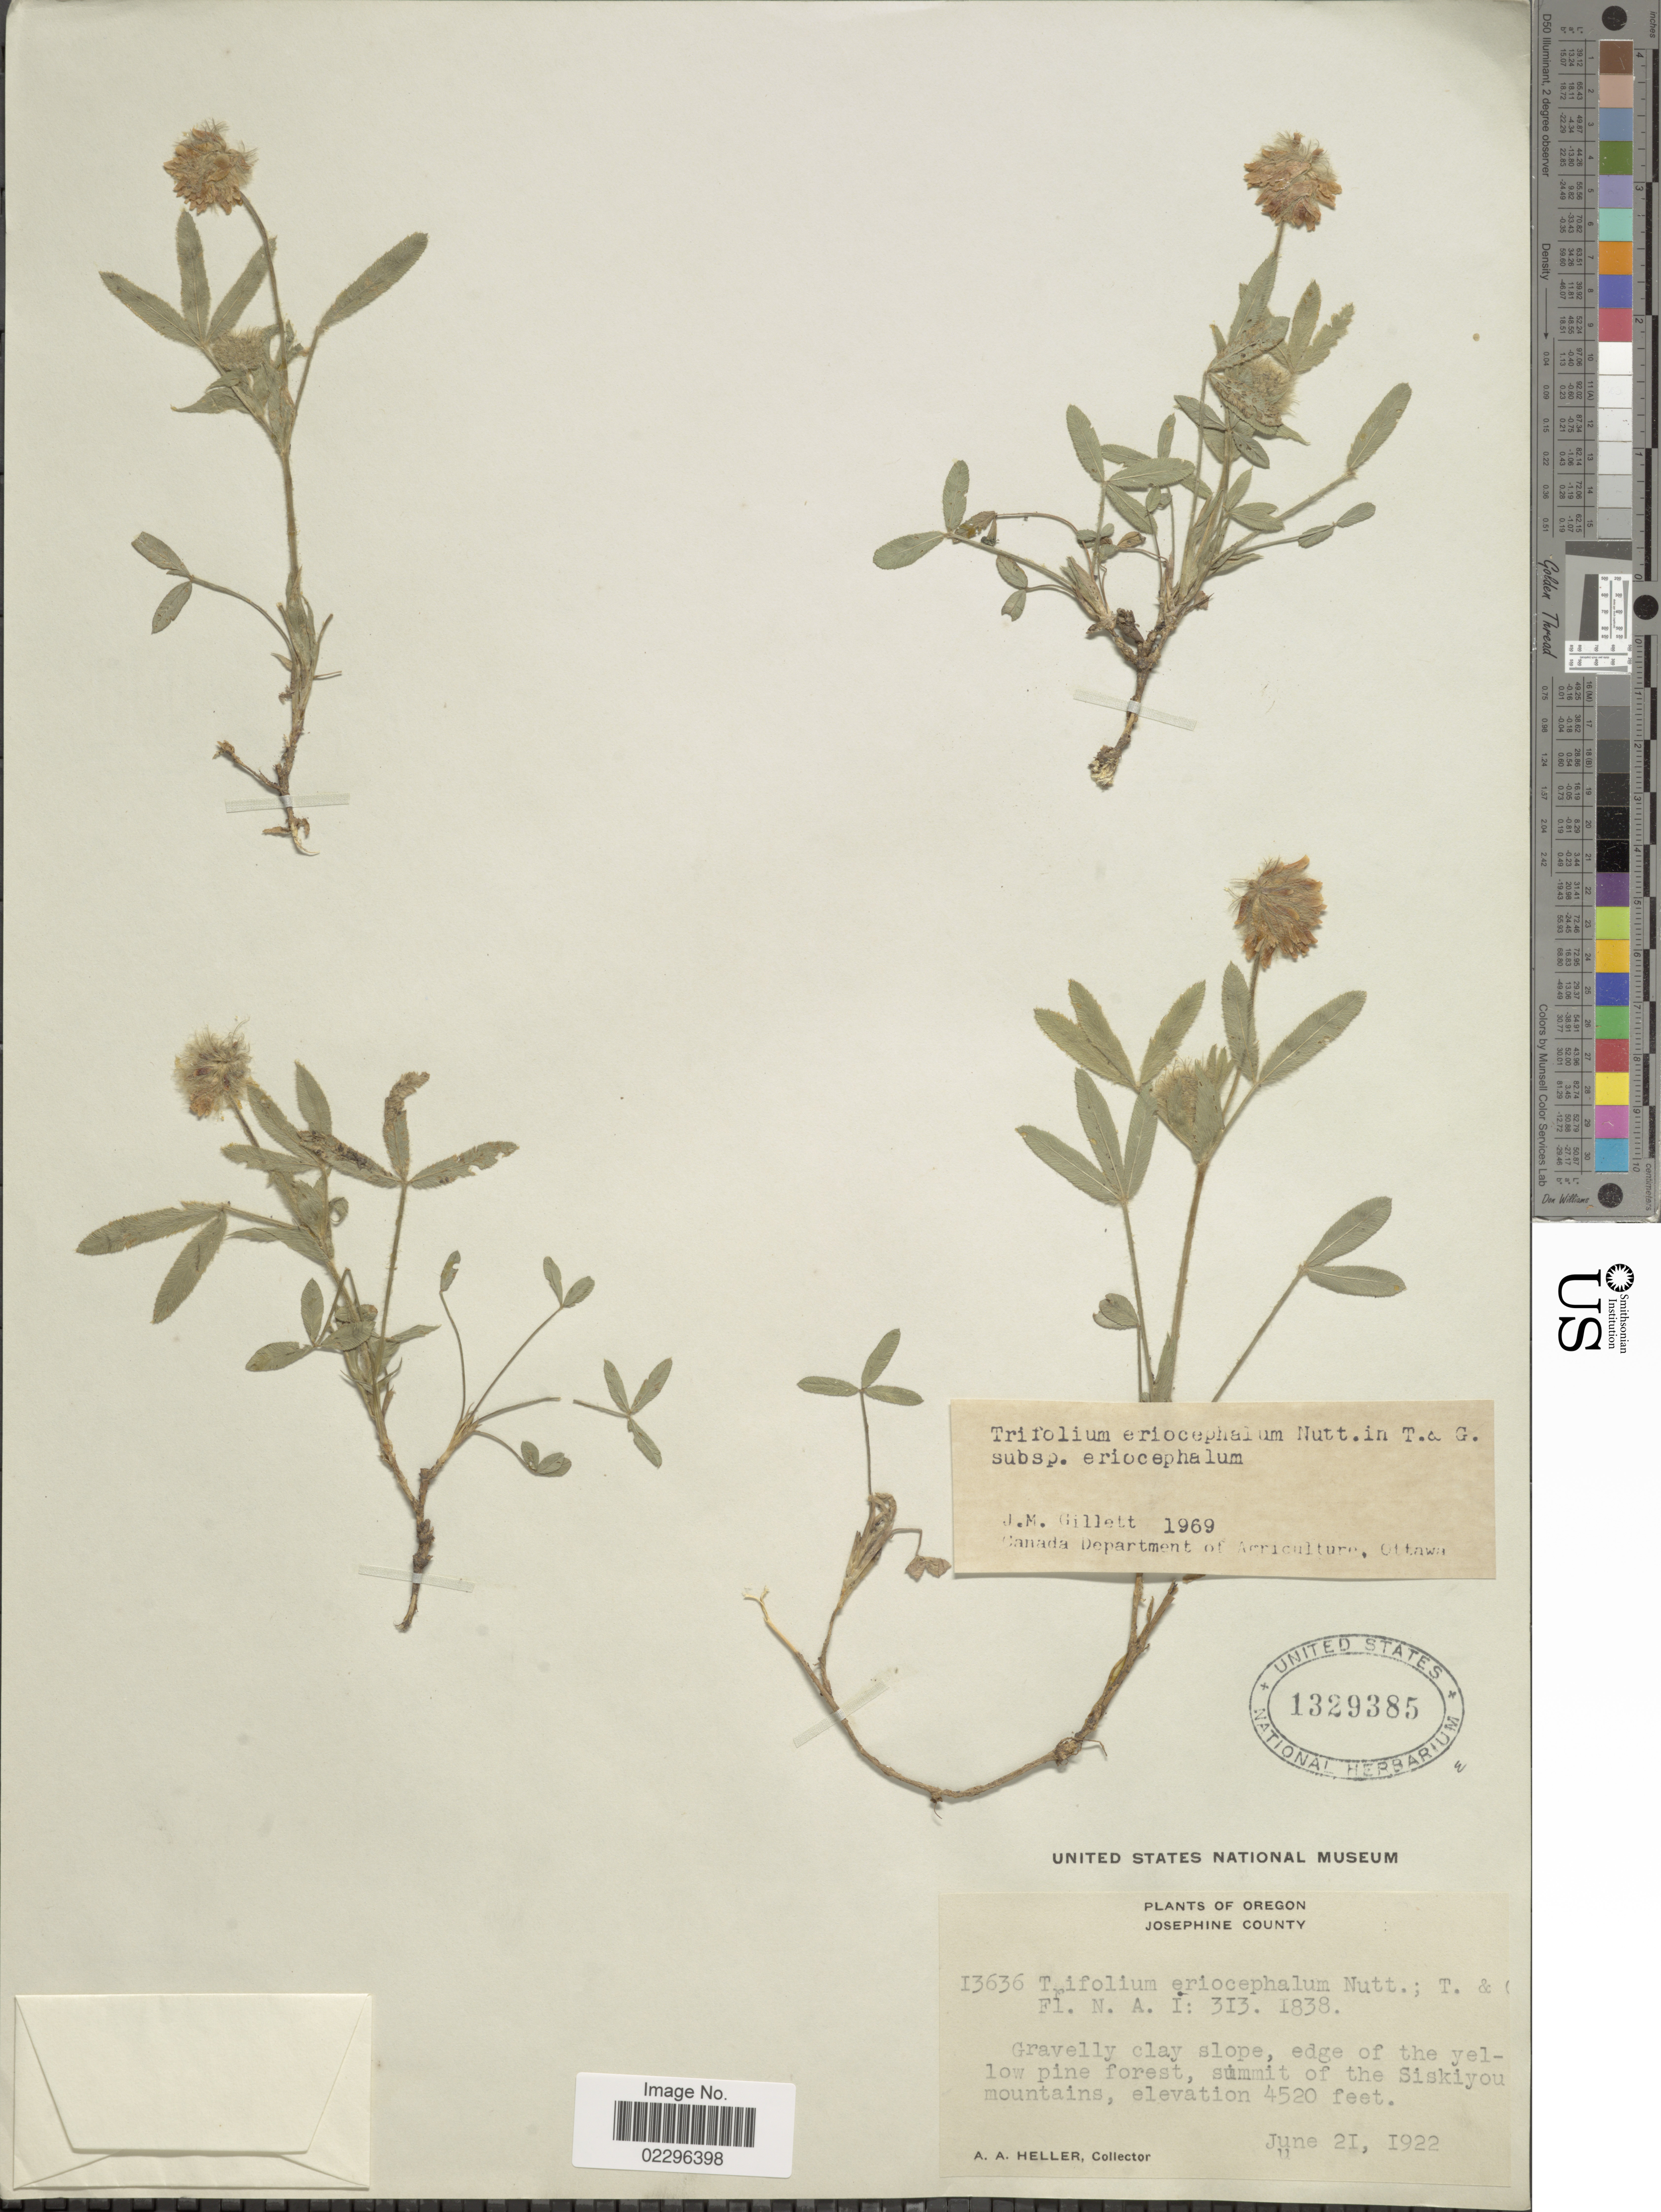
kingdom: Plantae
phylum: Tracheophyta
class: Magnoliopsida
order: Fabales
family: Fabaceae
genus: Trifolium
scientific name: Trifolium eriocephalum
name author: Nutt.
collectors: A. A. Heller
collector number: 13636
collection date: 1922-06-21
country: United States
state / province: Oregon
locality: Josephine County. summit of the Siskiyou mountains.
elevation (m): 1378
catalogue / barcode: US 1329385